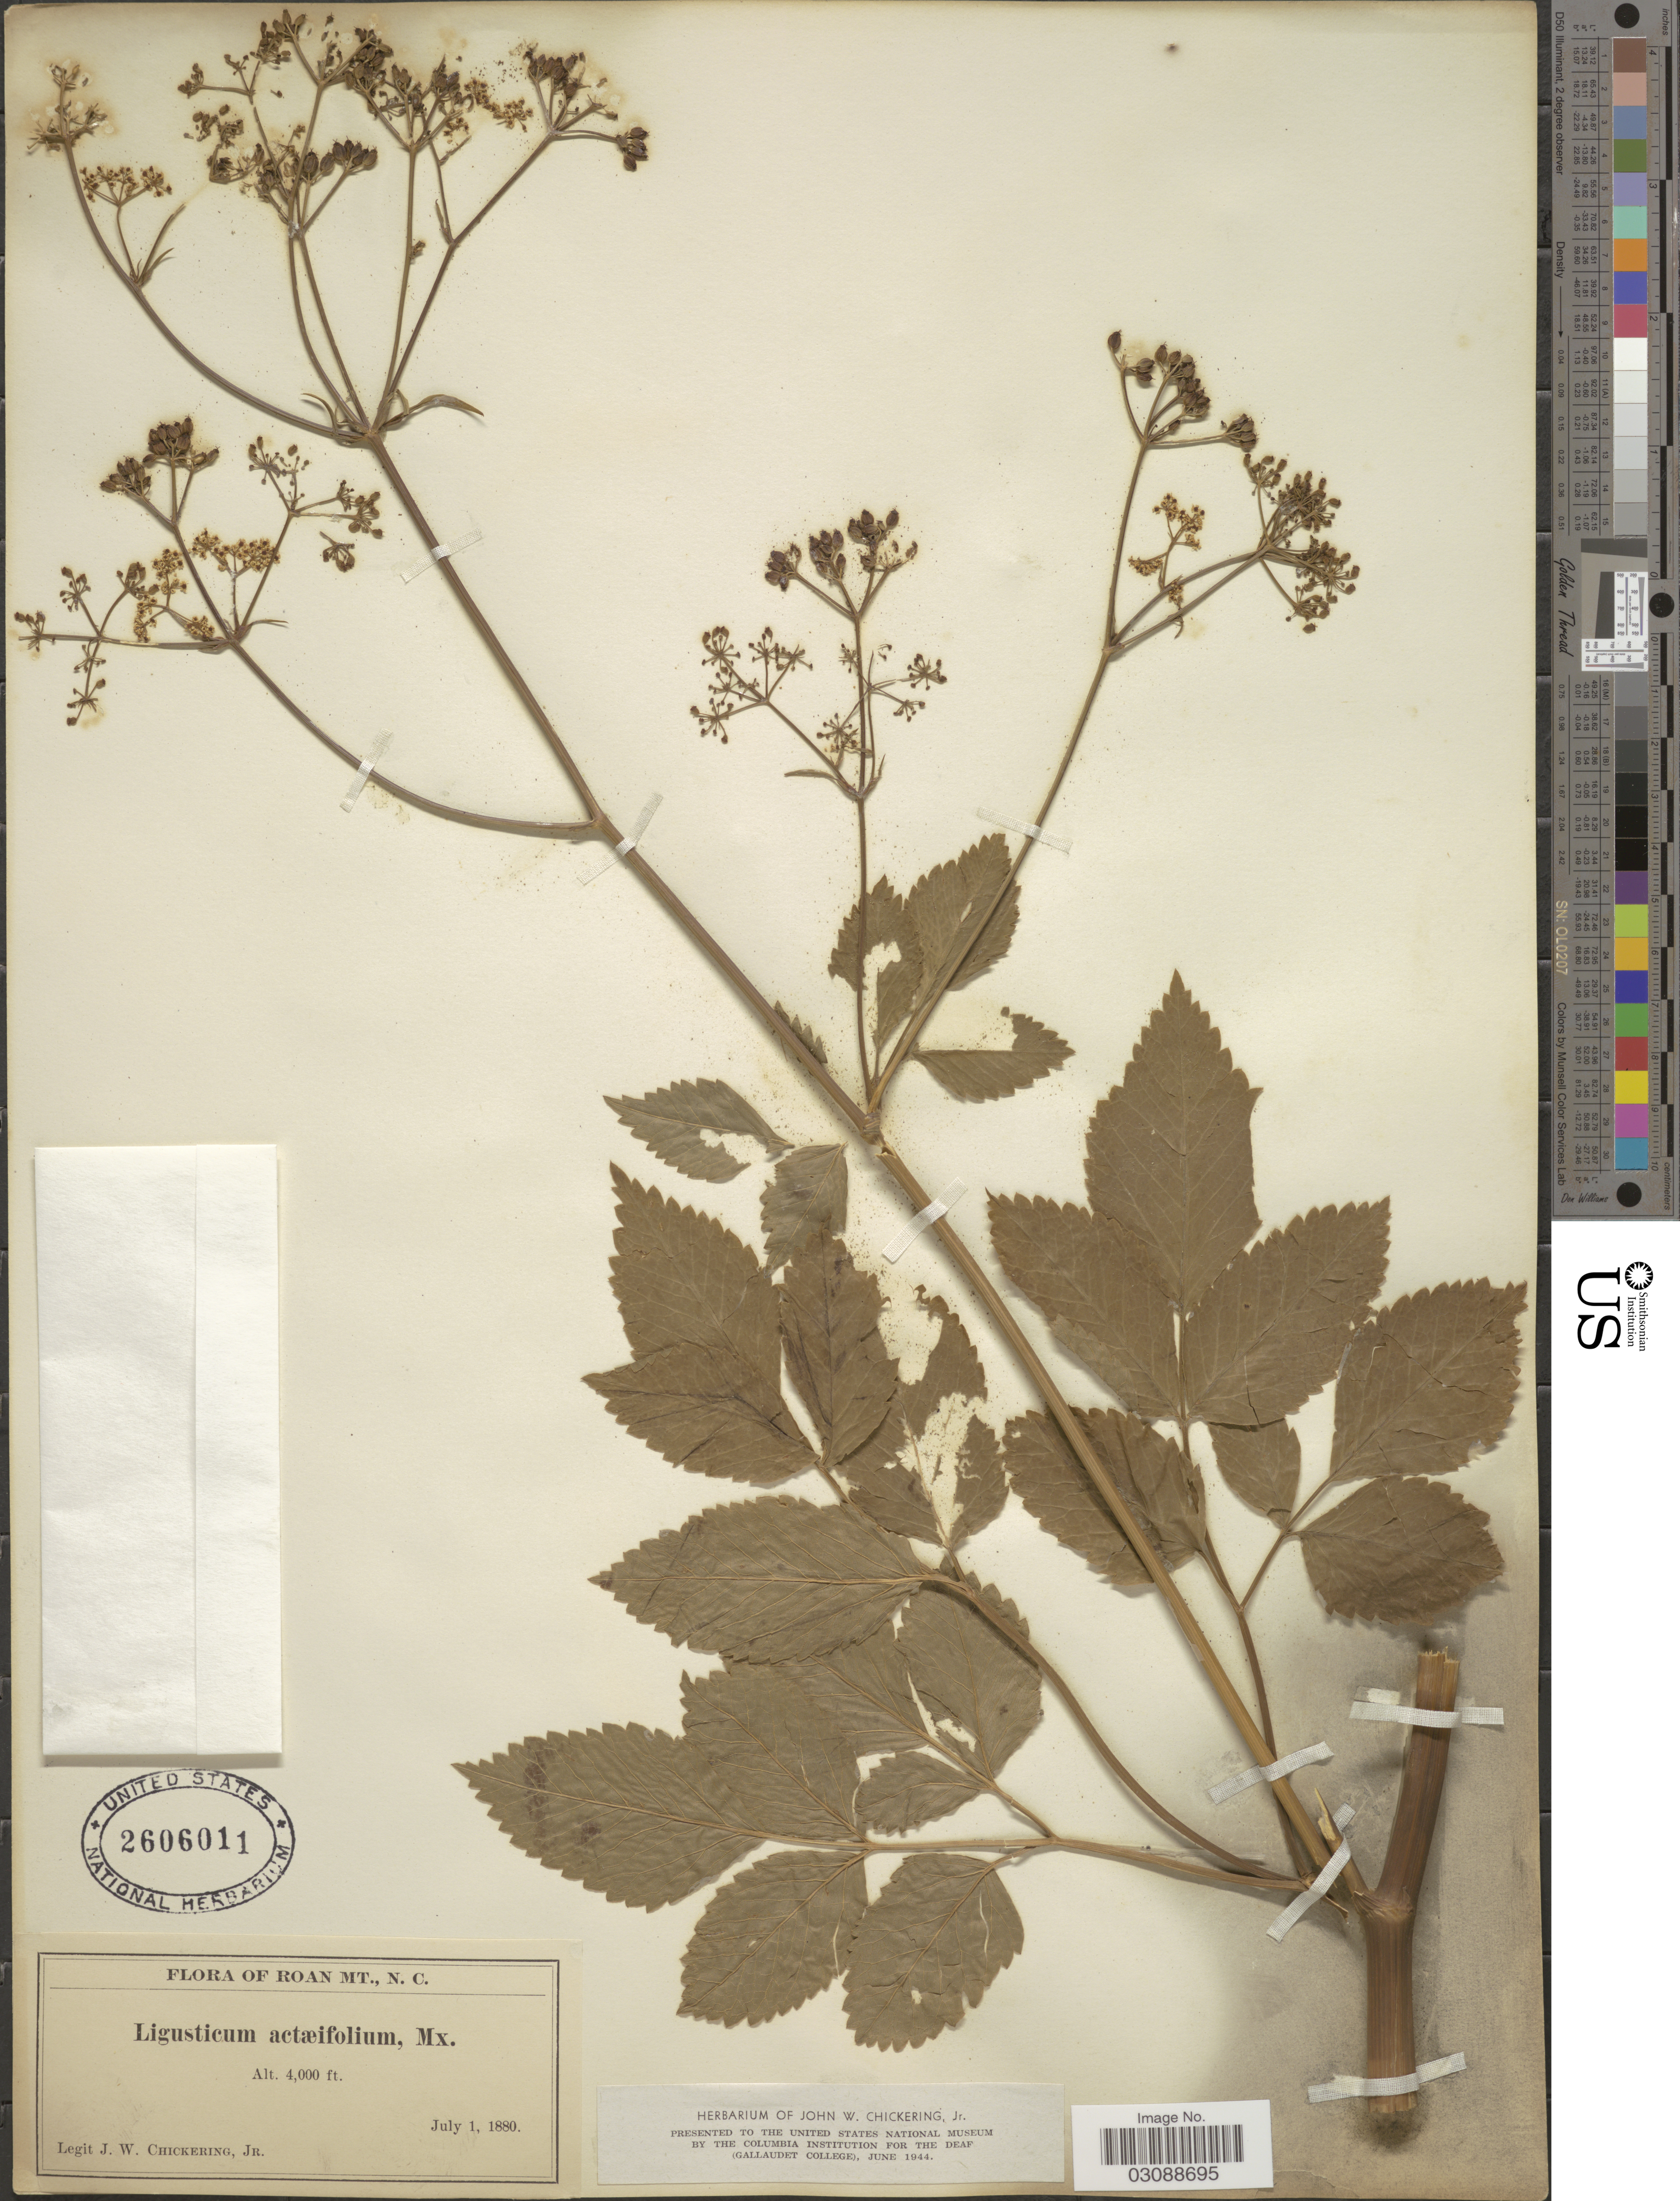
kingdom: Plantae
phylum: Tracheophyta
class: Magnoliopsida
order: Apiales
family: Apiaceae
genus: Ligusticum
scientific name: Ligusticum actaeifolium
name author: Michx.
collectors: J. W. Chickering Jr.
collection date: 1880-07-01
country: United States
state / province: North Carolina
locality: Roan Mt.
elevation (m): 1219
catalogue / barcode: US 2606011